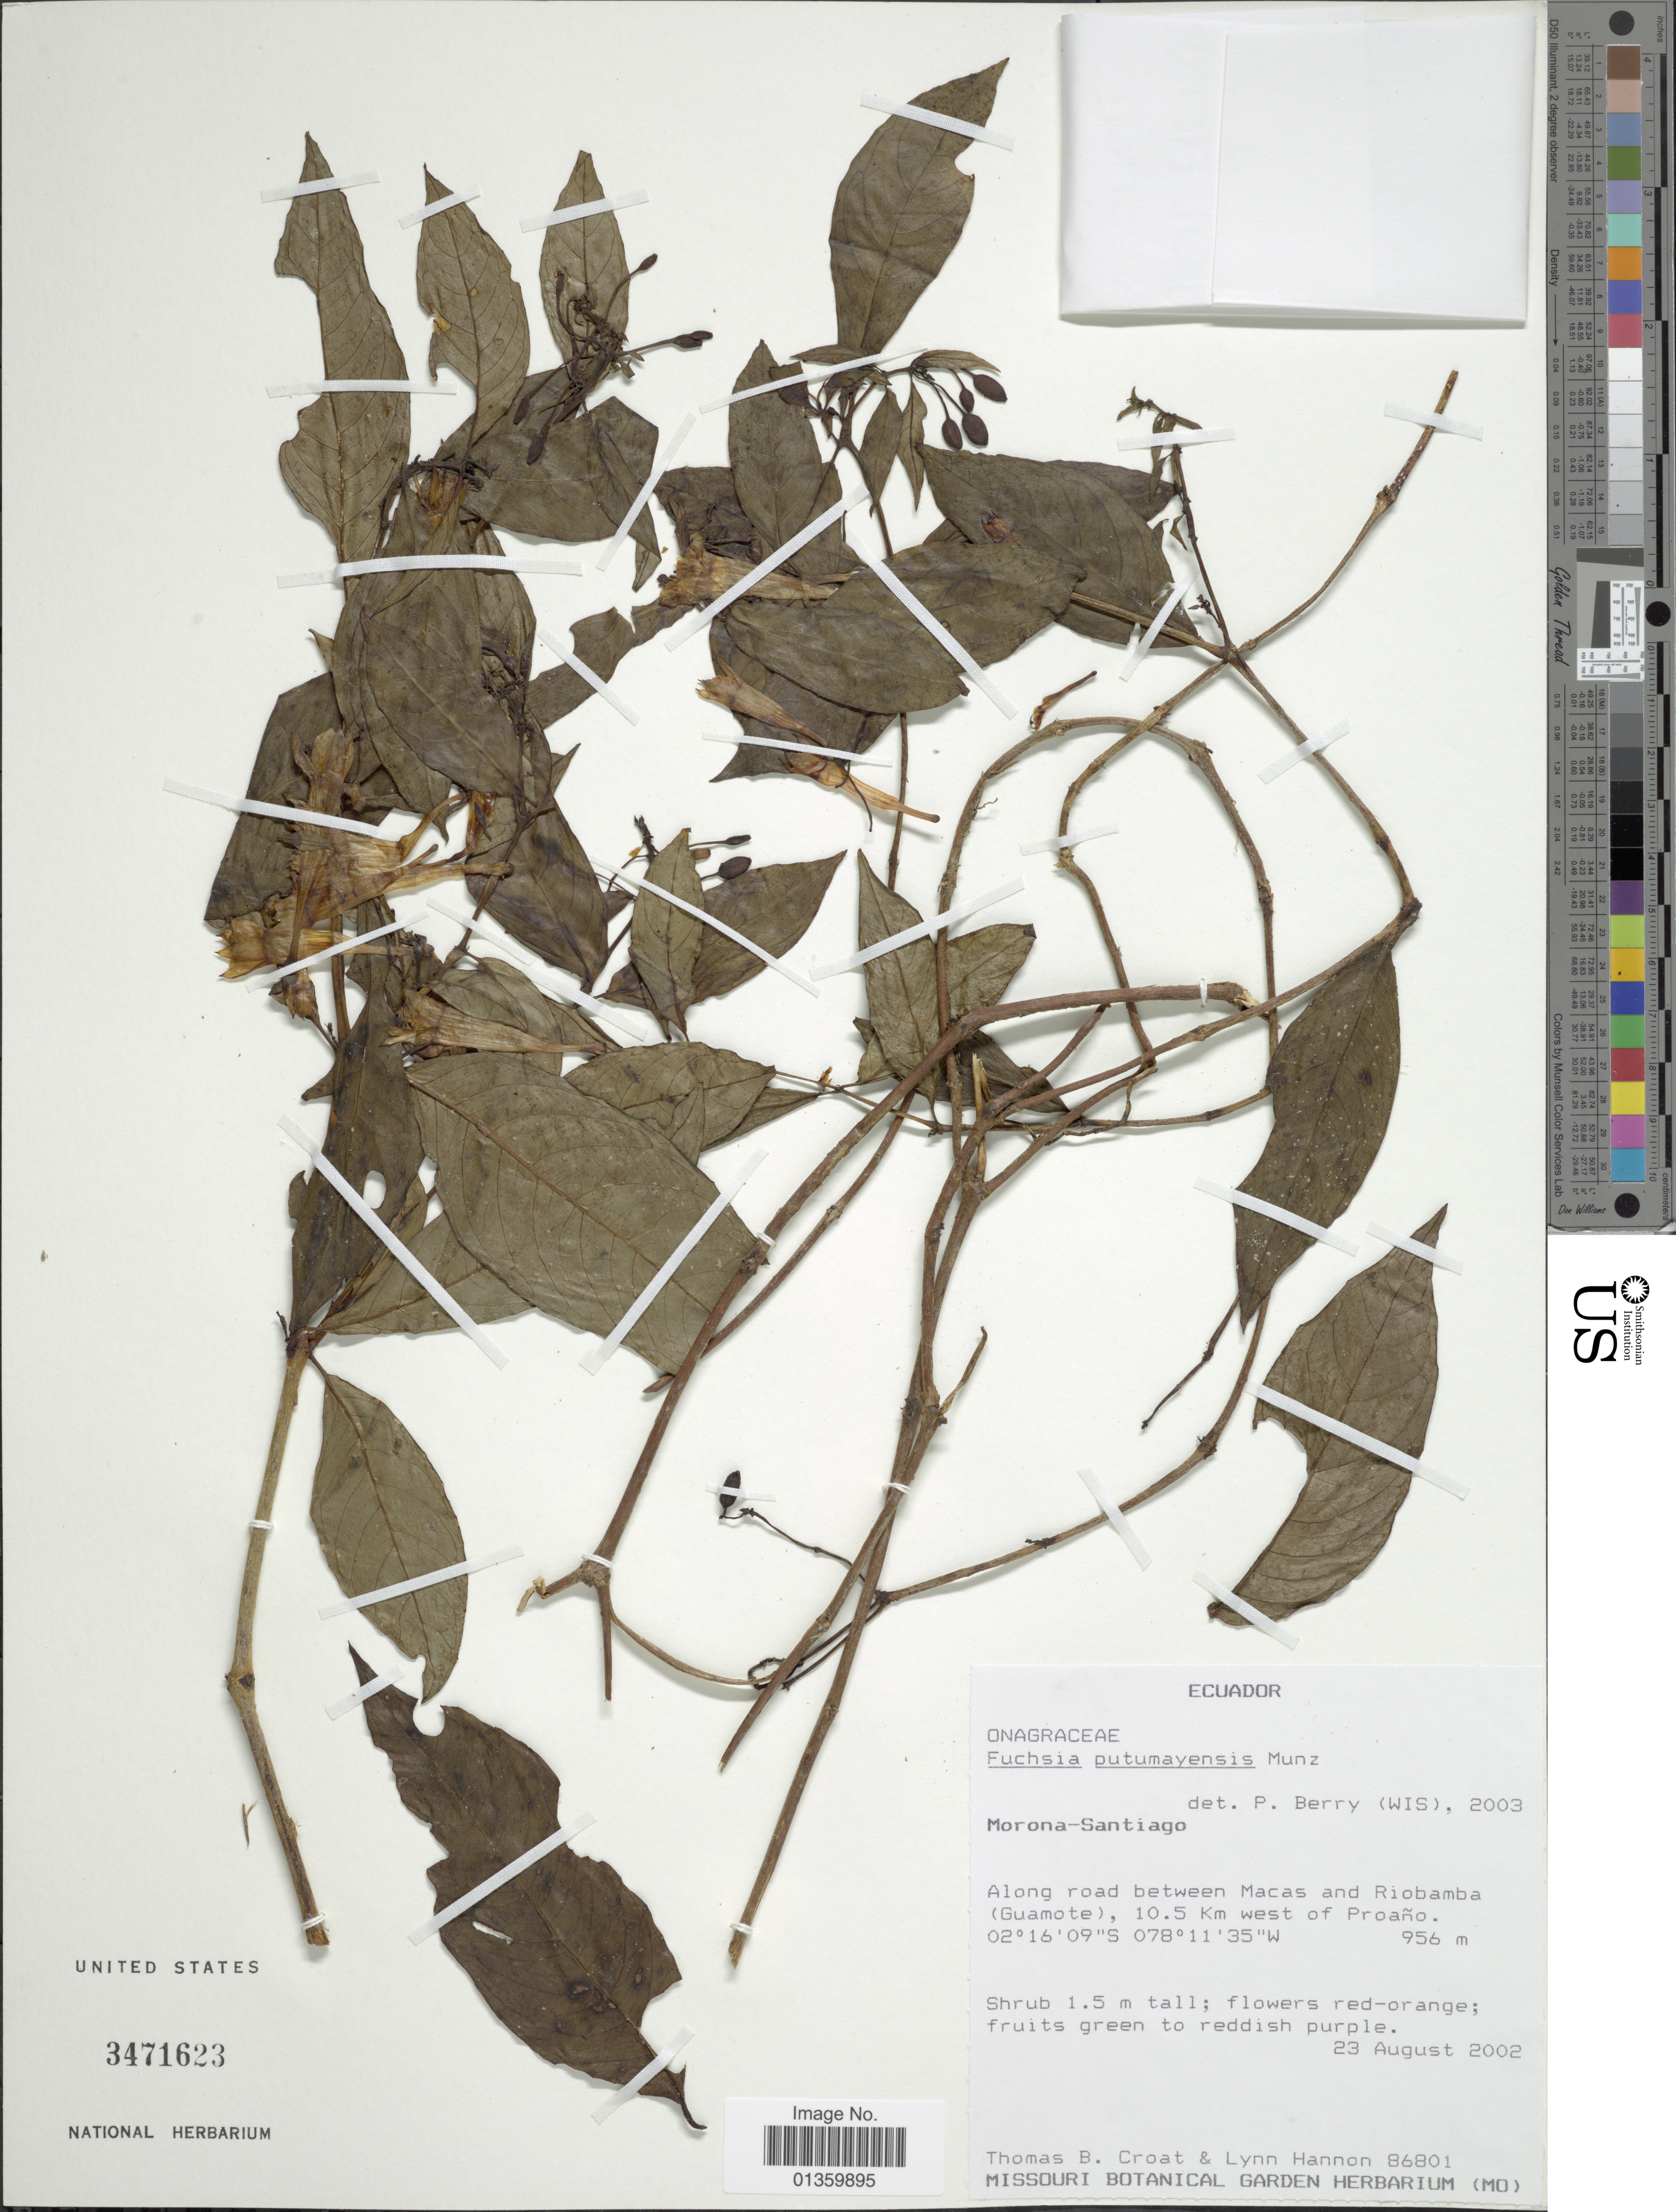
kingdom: Plantae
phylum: Tracheophyta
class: Magnoliopsida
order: Myrtales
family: Onagraceae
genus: Fuchsia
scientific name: Fuchsia putumayensis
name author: Munz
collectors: T. B. Croat & L. Hannon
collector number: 86801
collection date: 2002-08-23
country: Ecuador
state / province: Morona-Santiago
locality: Along road between Macas and Riobamba (Guamote), 10.5 Km west of Proaño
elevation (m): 956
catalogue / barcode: US 3471623